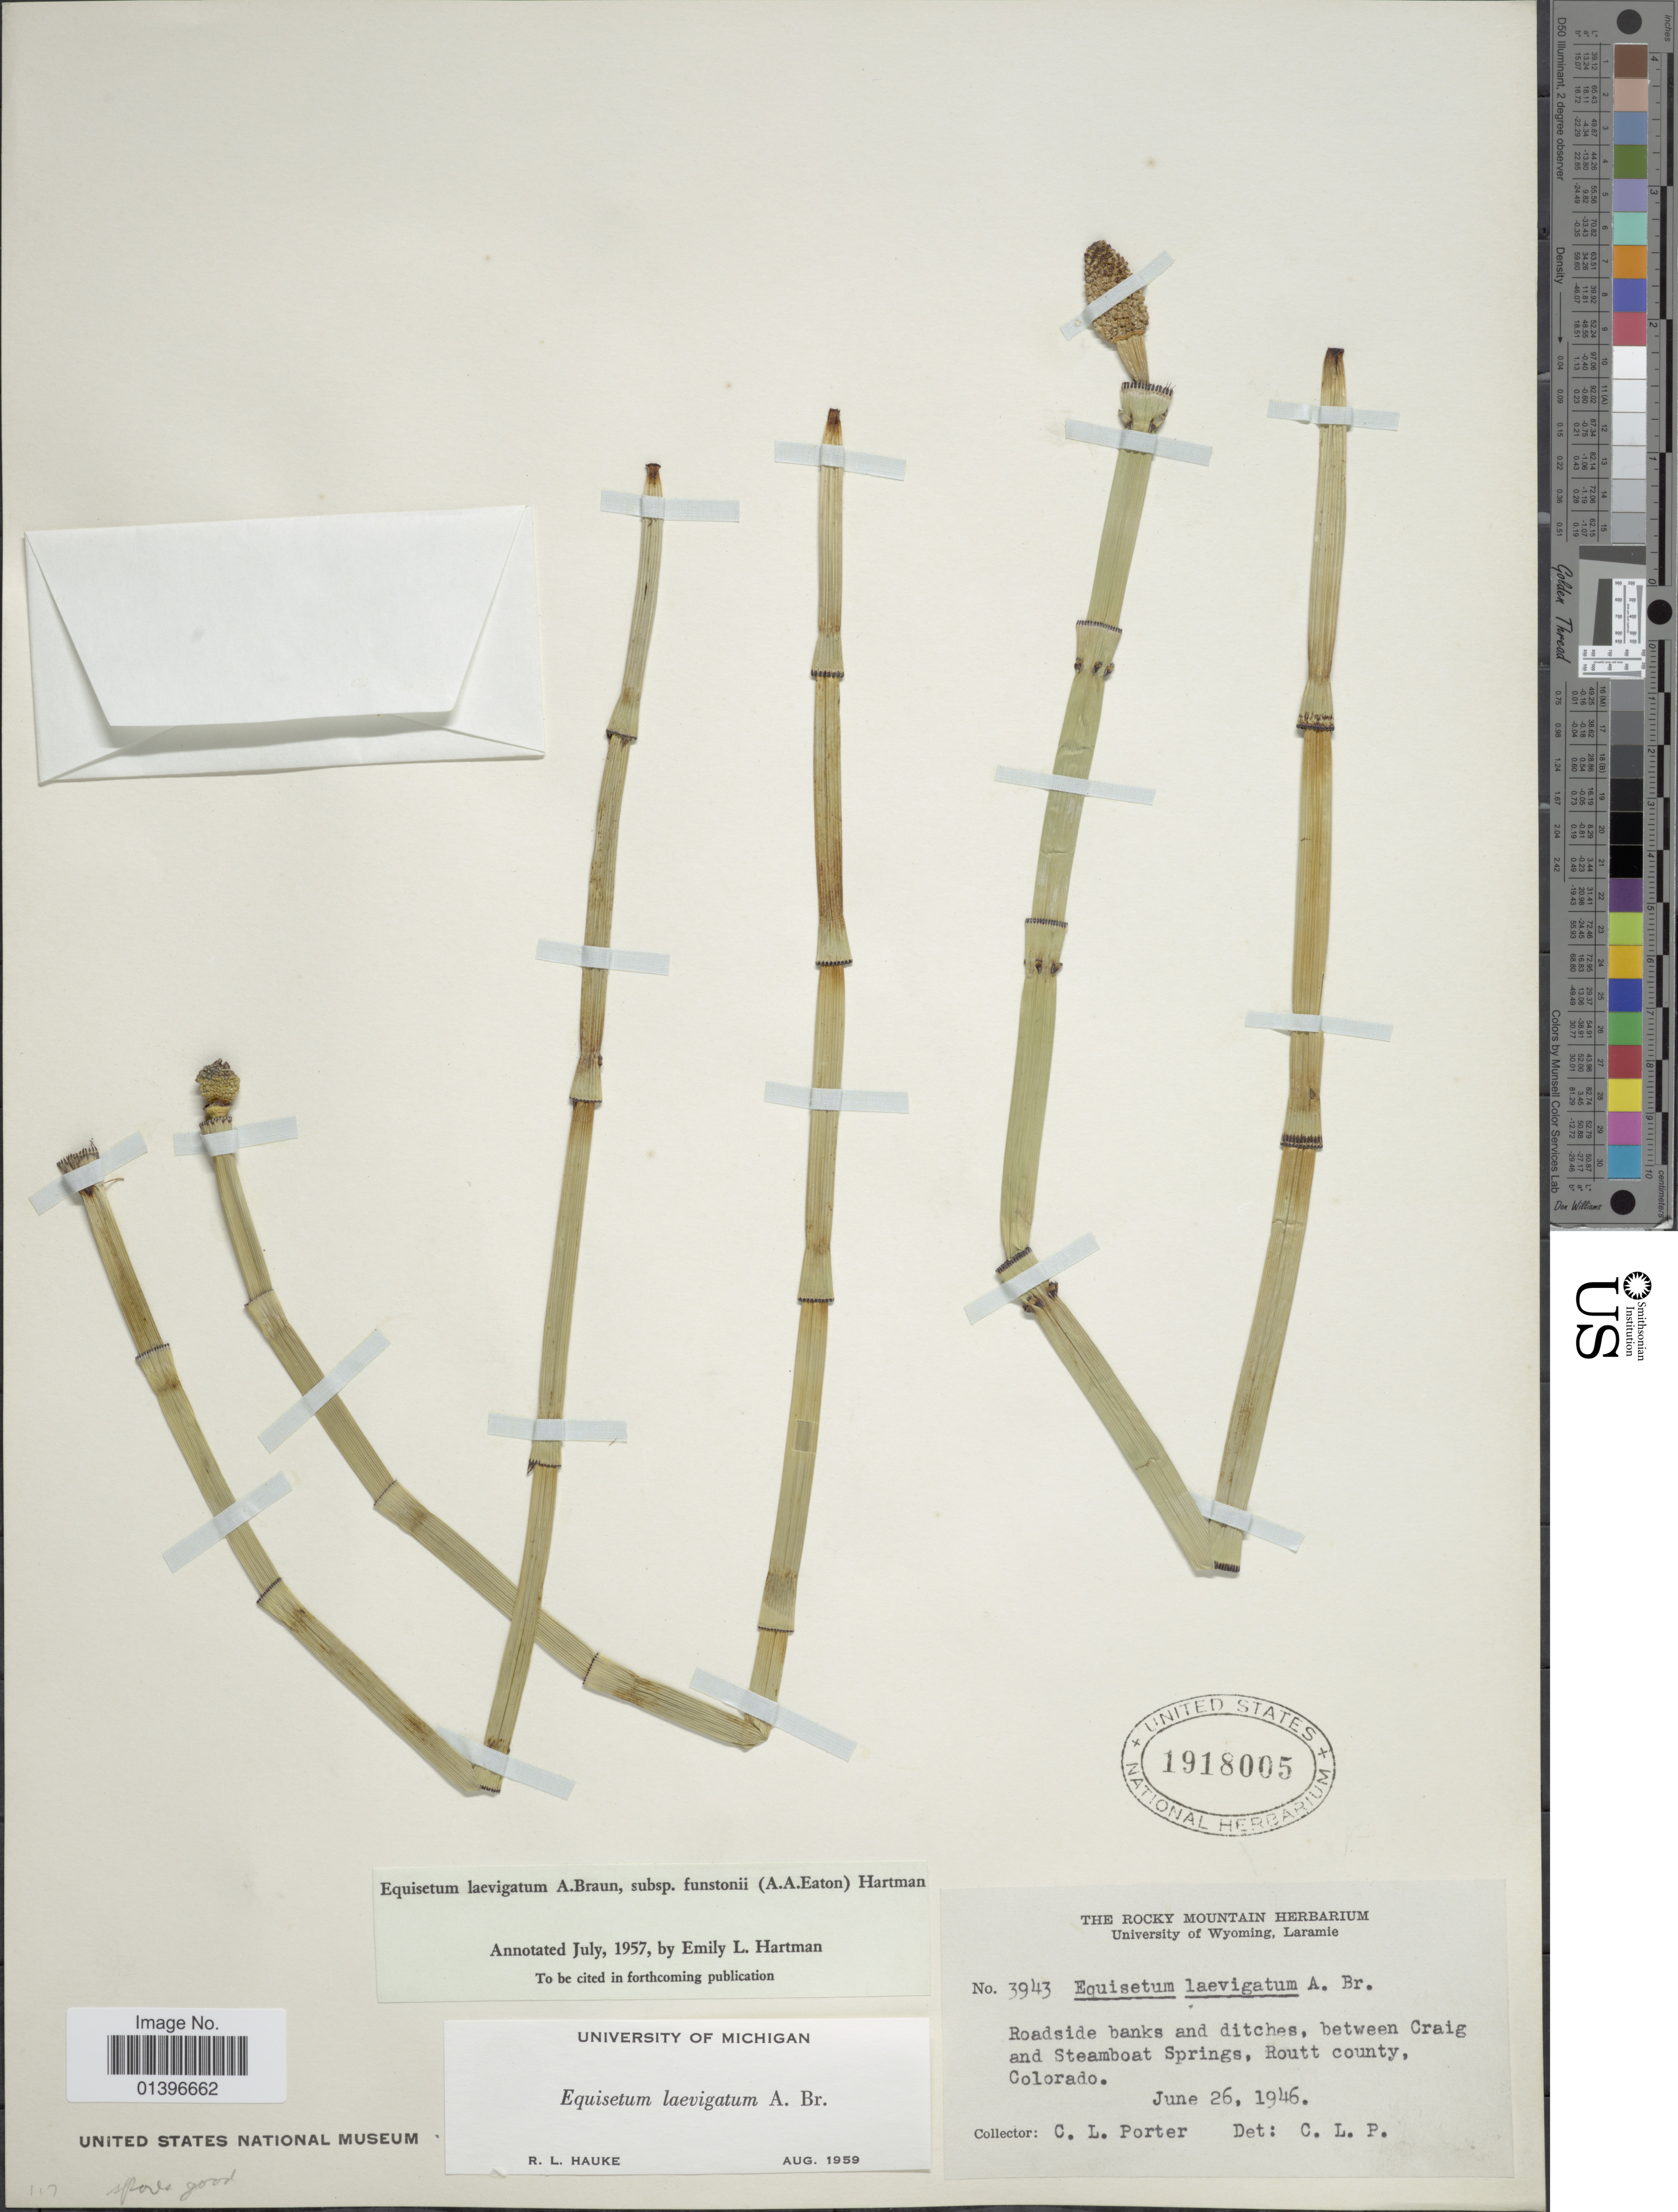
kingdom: Plantae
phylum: Tracheophyta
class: Polypodiopsida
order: Equisetales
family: Equisetaceae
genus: Equisetum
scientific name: Equisetum laevigatum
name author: A. Braun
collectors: C. L. Porter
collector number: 3943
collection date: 1946-06-26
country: United States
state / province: Colorado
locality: Roadside banks and ditches, between Craig and Steamboat Springs, Routt county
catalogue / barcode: US 1918005